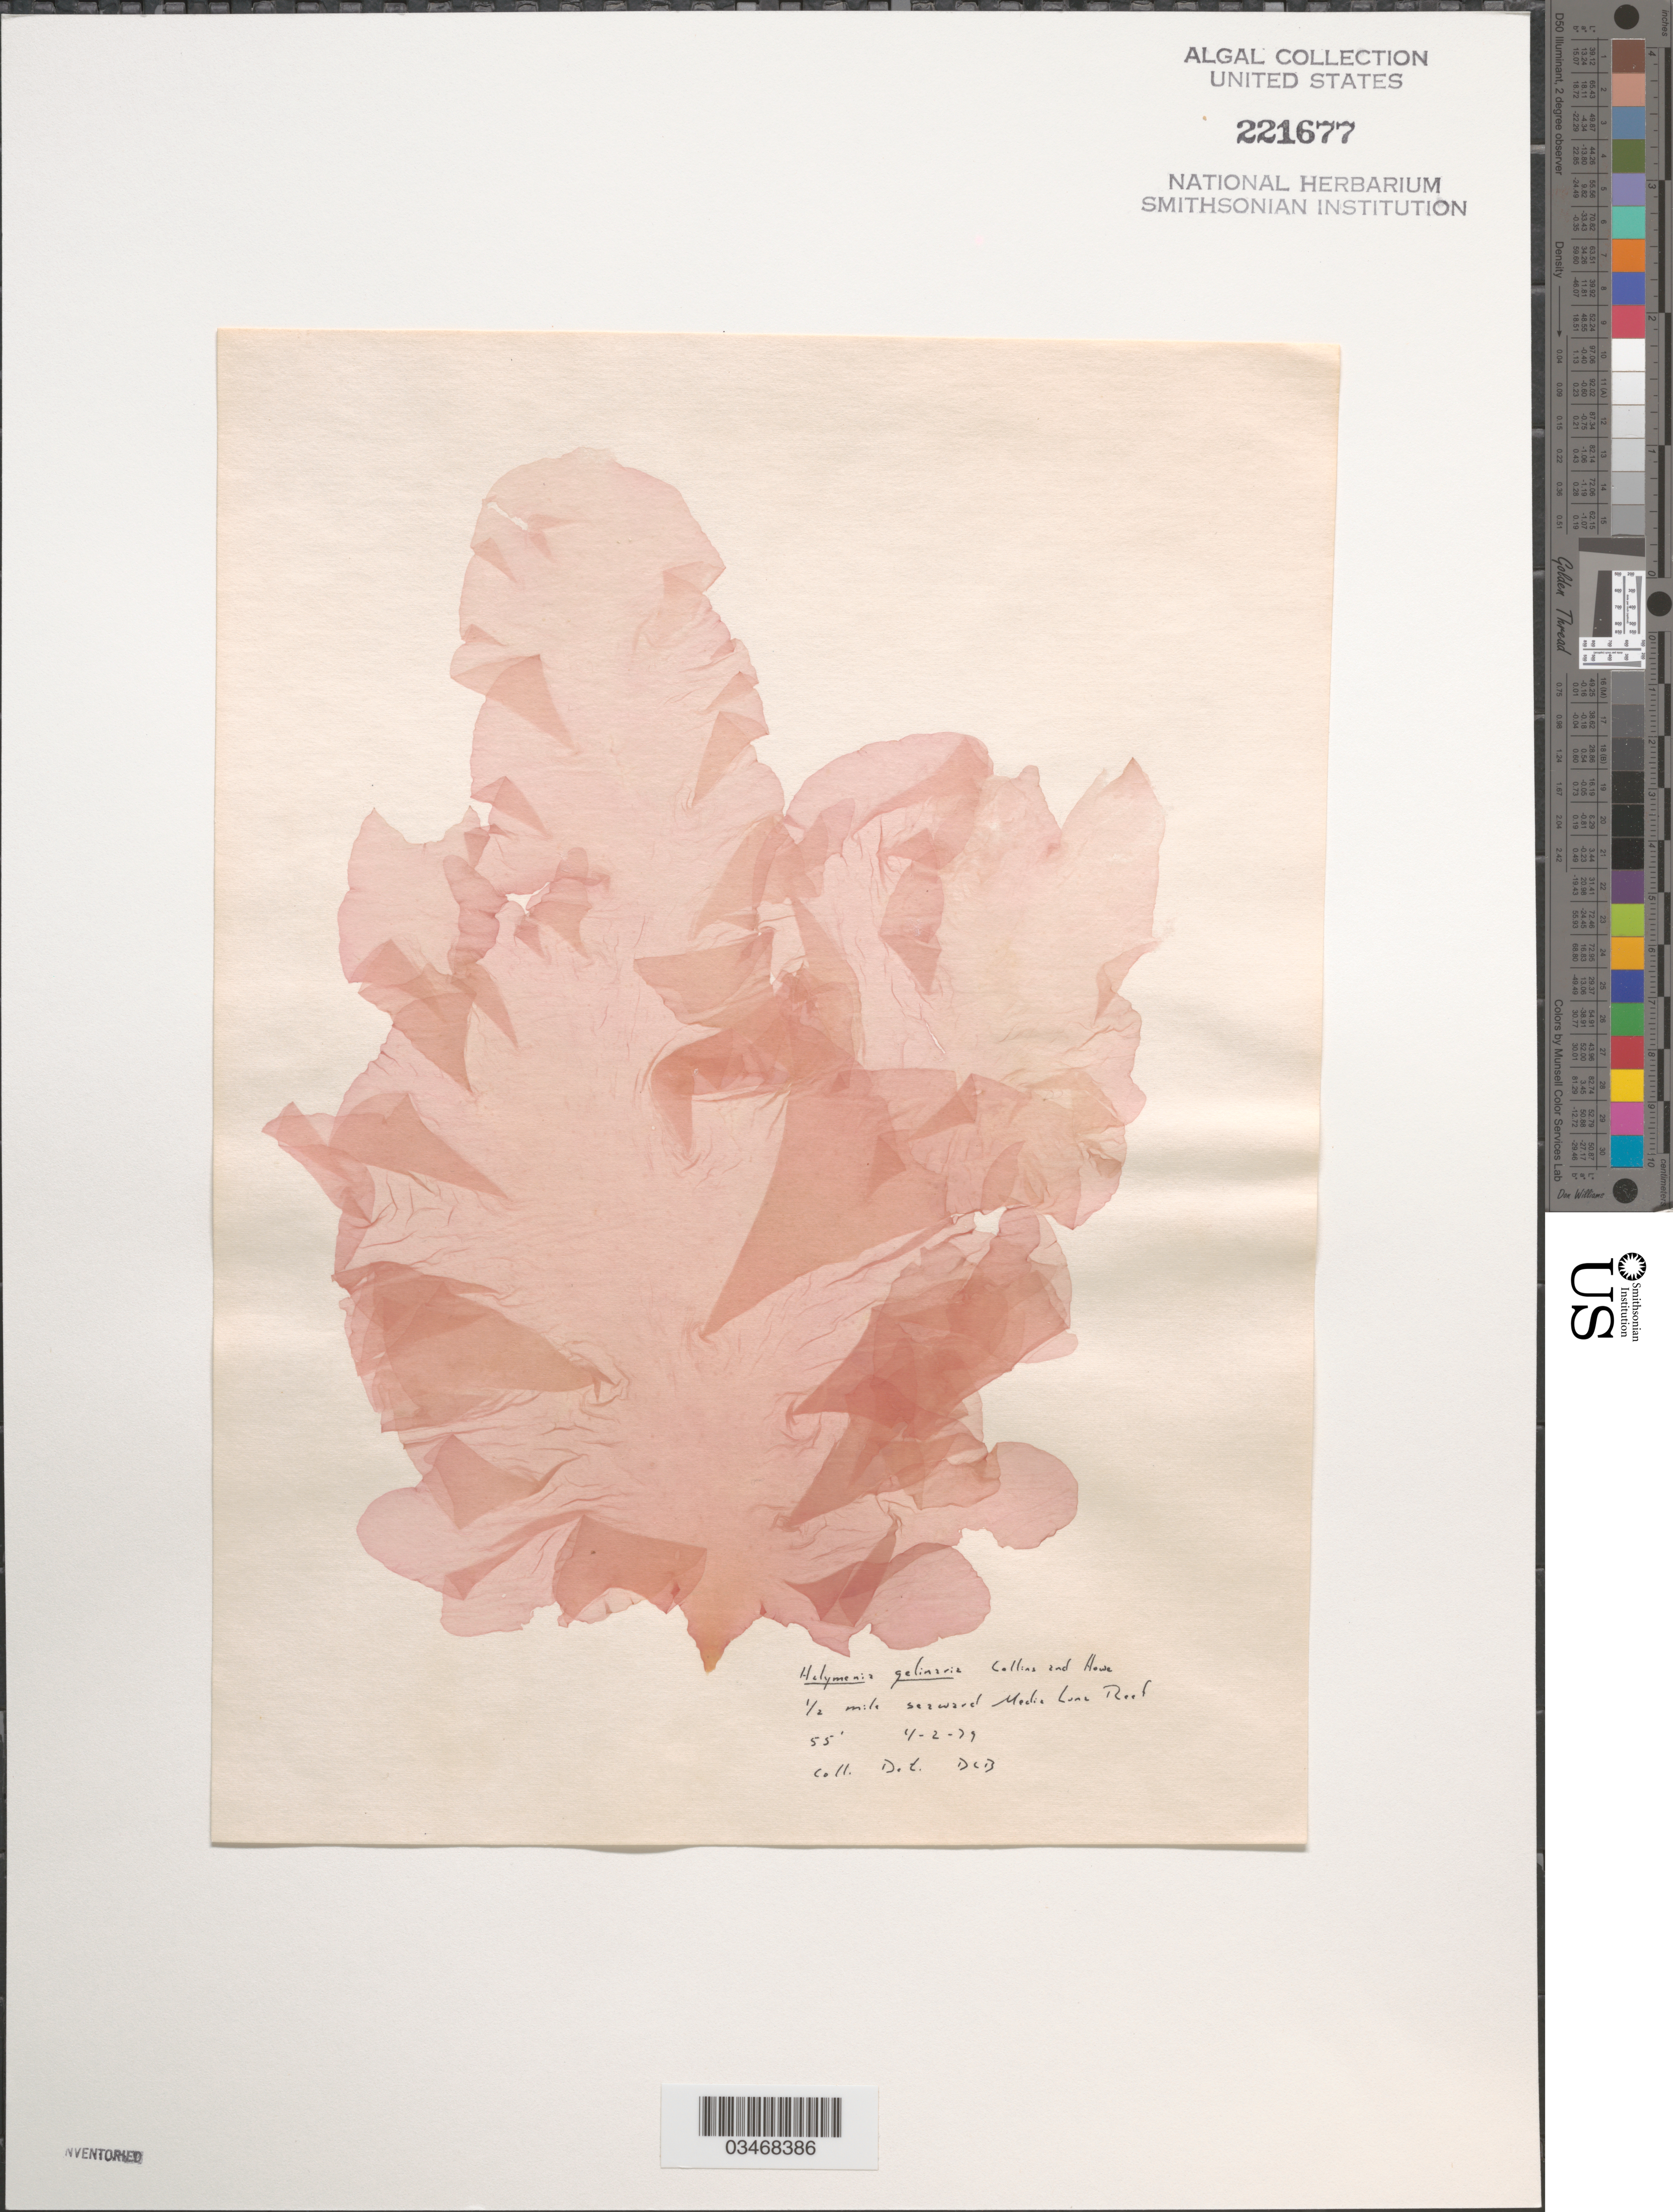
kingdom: Plantae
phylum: Rhodophyta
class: Florideophyceae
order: Halymeniales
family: Halymeniaceae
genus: Halymenia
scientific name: Halymenia floridana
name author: J. Agardh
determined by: Ballantine, D. L.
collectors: D.L. Ballantine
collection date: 1979-04-02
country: Puerto Rico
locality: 1/2 mile seaward Media Luna Reef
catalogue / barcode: US 221677